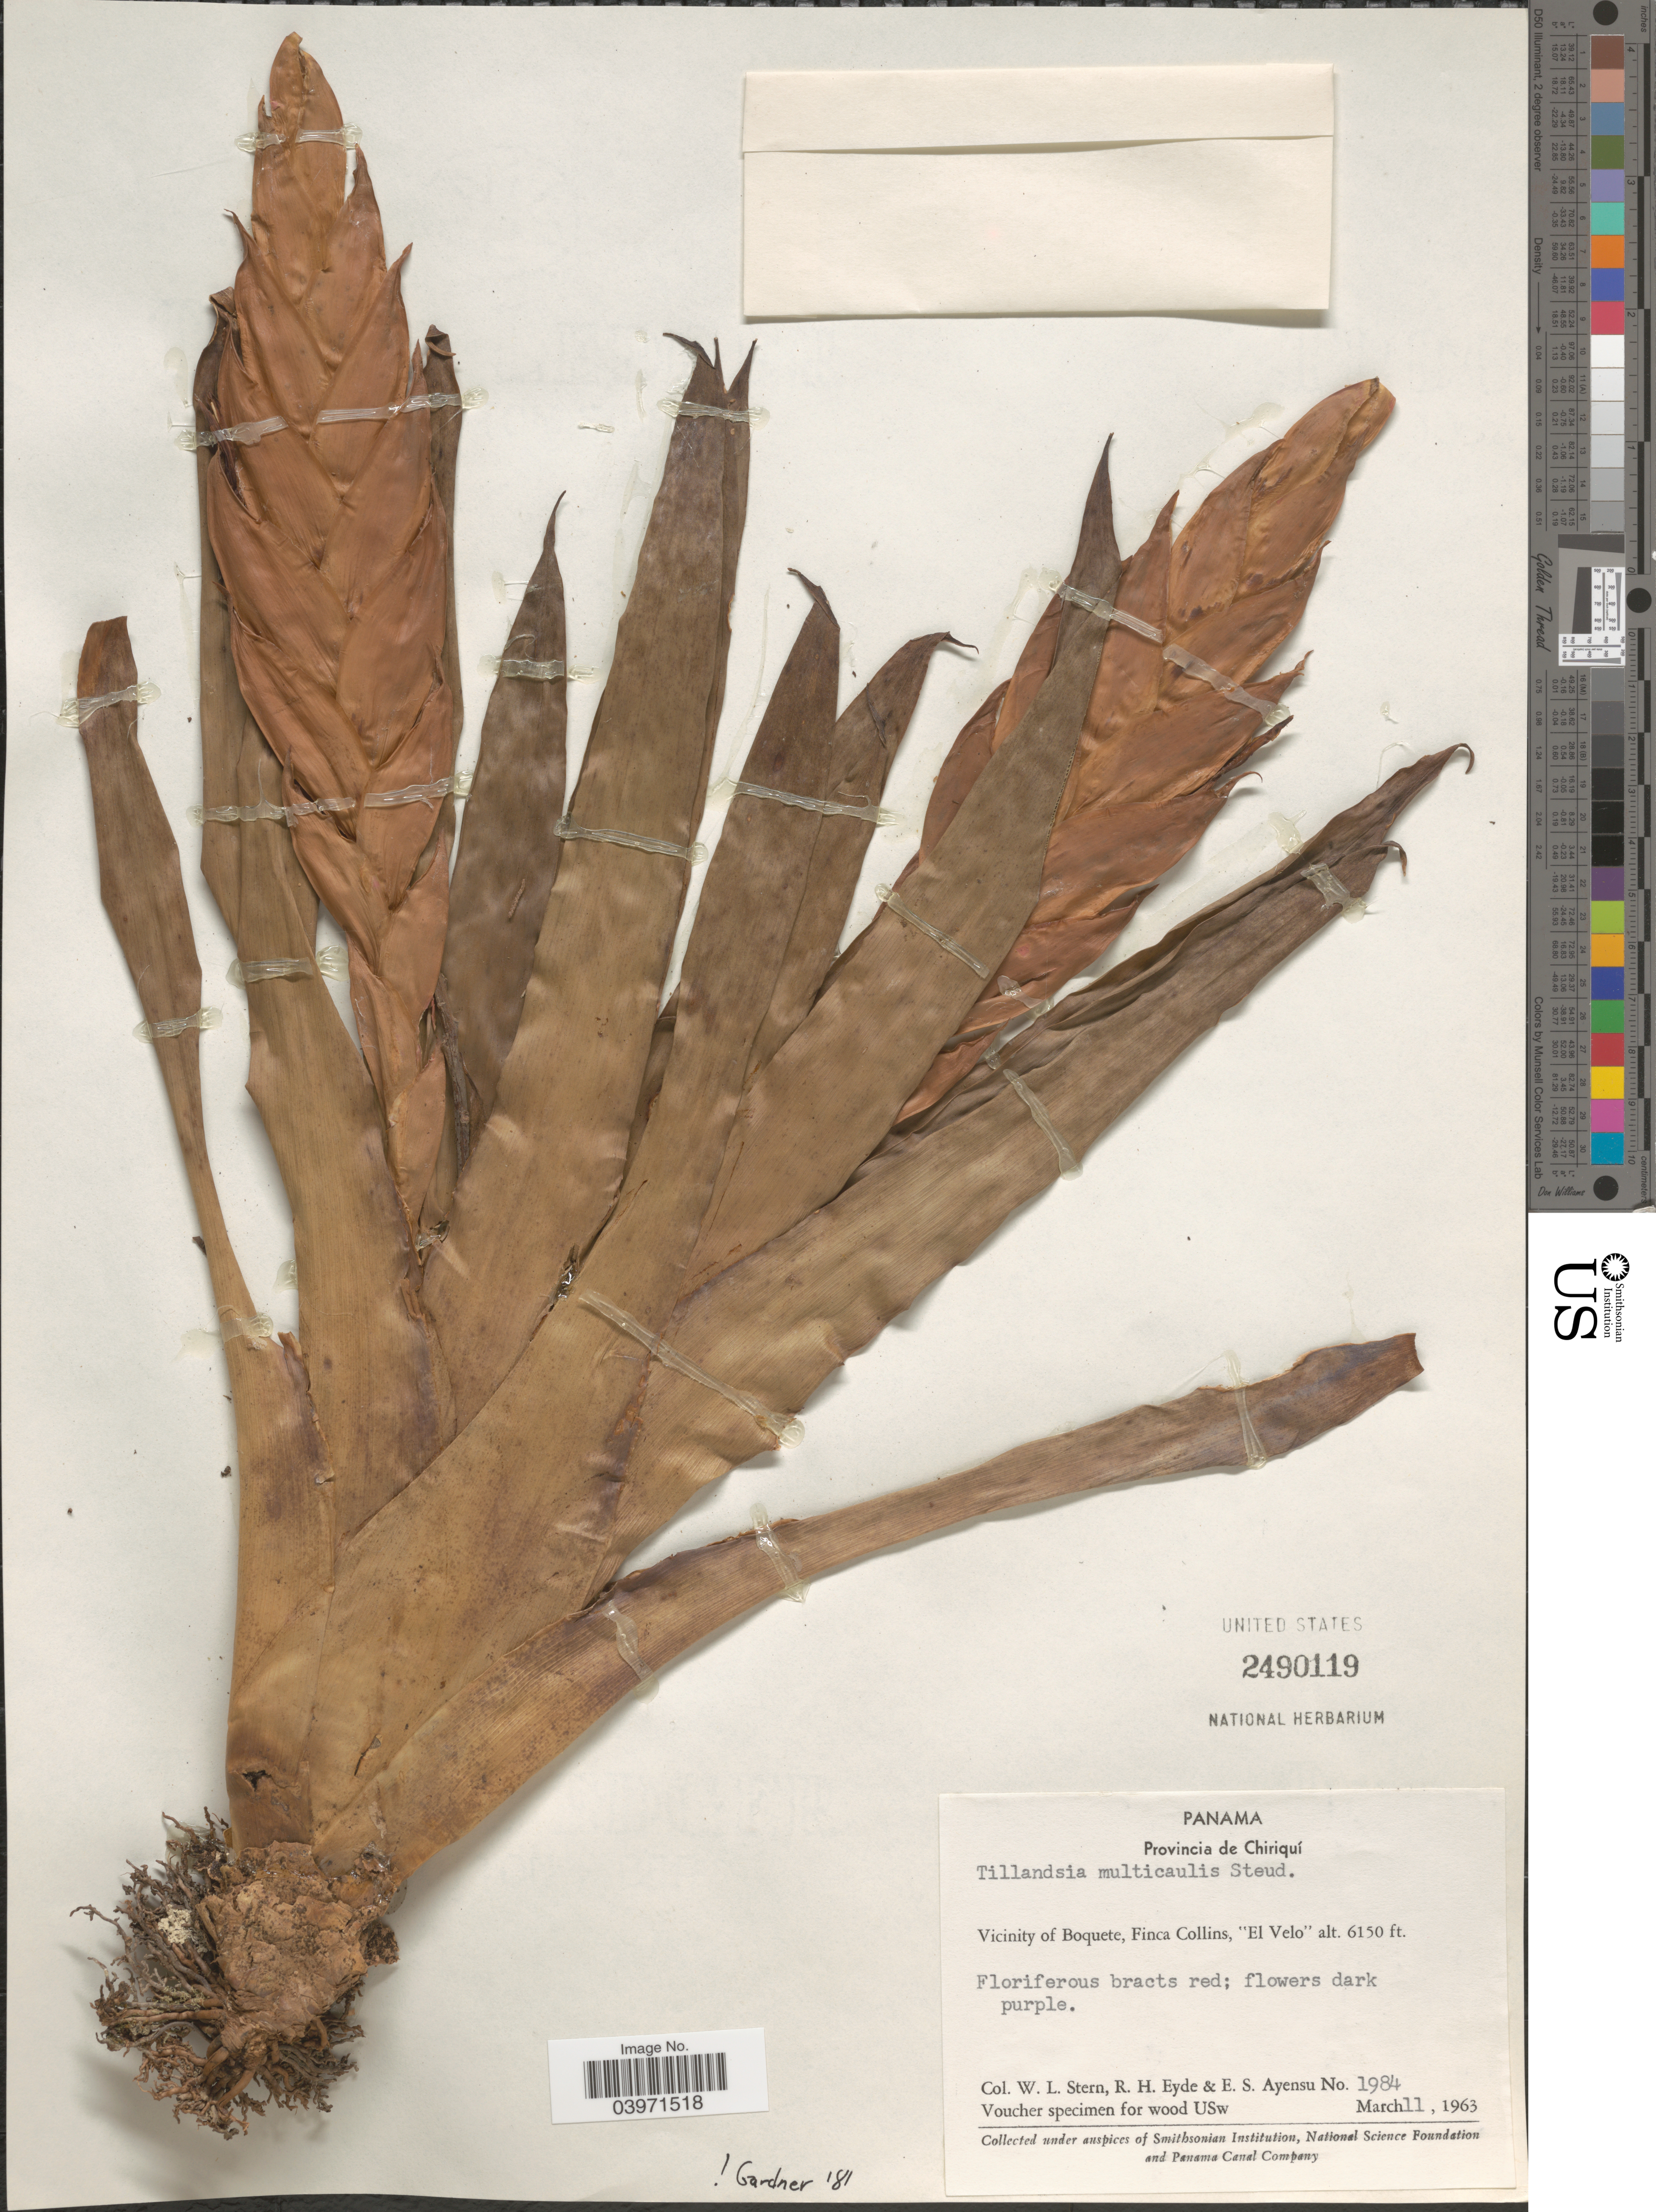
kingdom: Plantae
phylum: Tracheophyta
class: Liliopsida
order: Poales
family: Bromeliaceae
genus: Tillandsia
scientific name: Tillandsia multicaulis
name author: Steud.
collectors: W. L. Stern, R. H. Eyde & E. S. Ayensu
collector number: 1984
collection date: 1963-03-11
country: Panama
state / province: Chiriqui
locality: Vicinity of Boquete, Finca Collins, El Velo.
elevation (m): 1875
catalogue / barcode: US 2490119